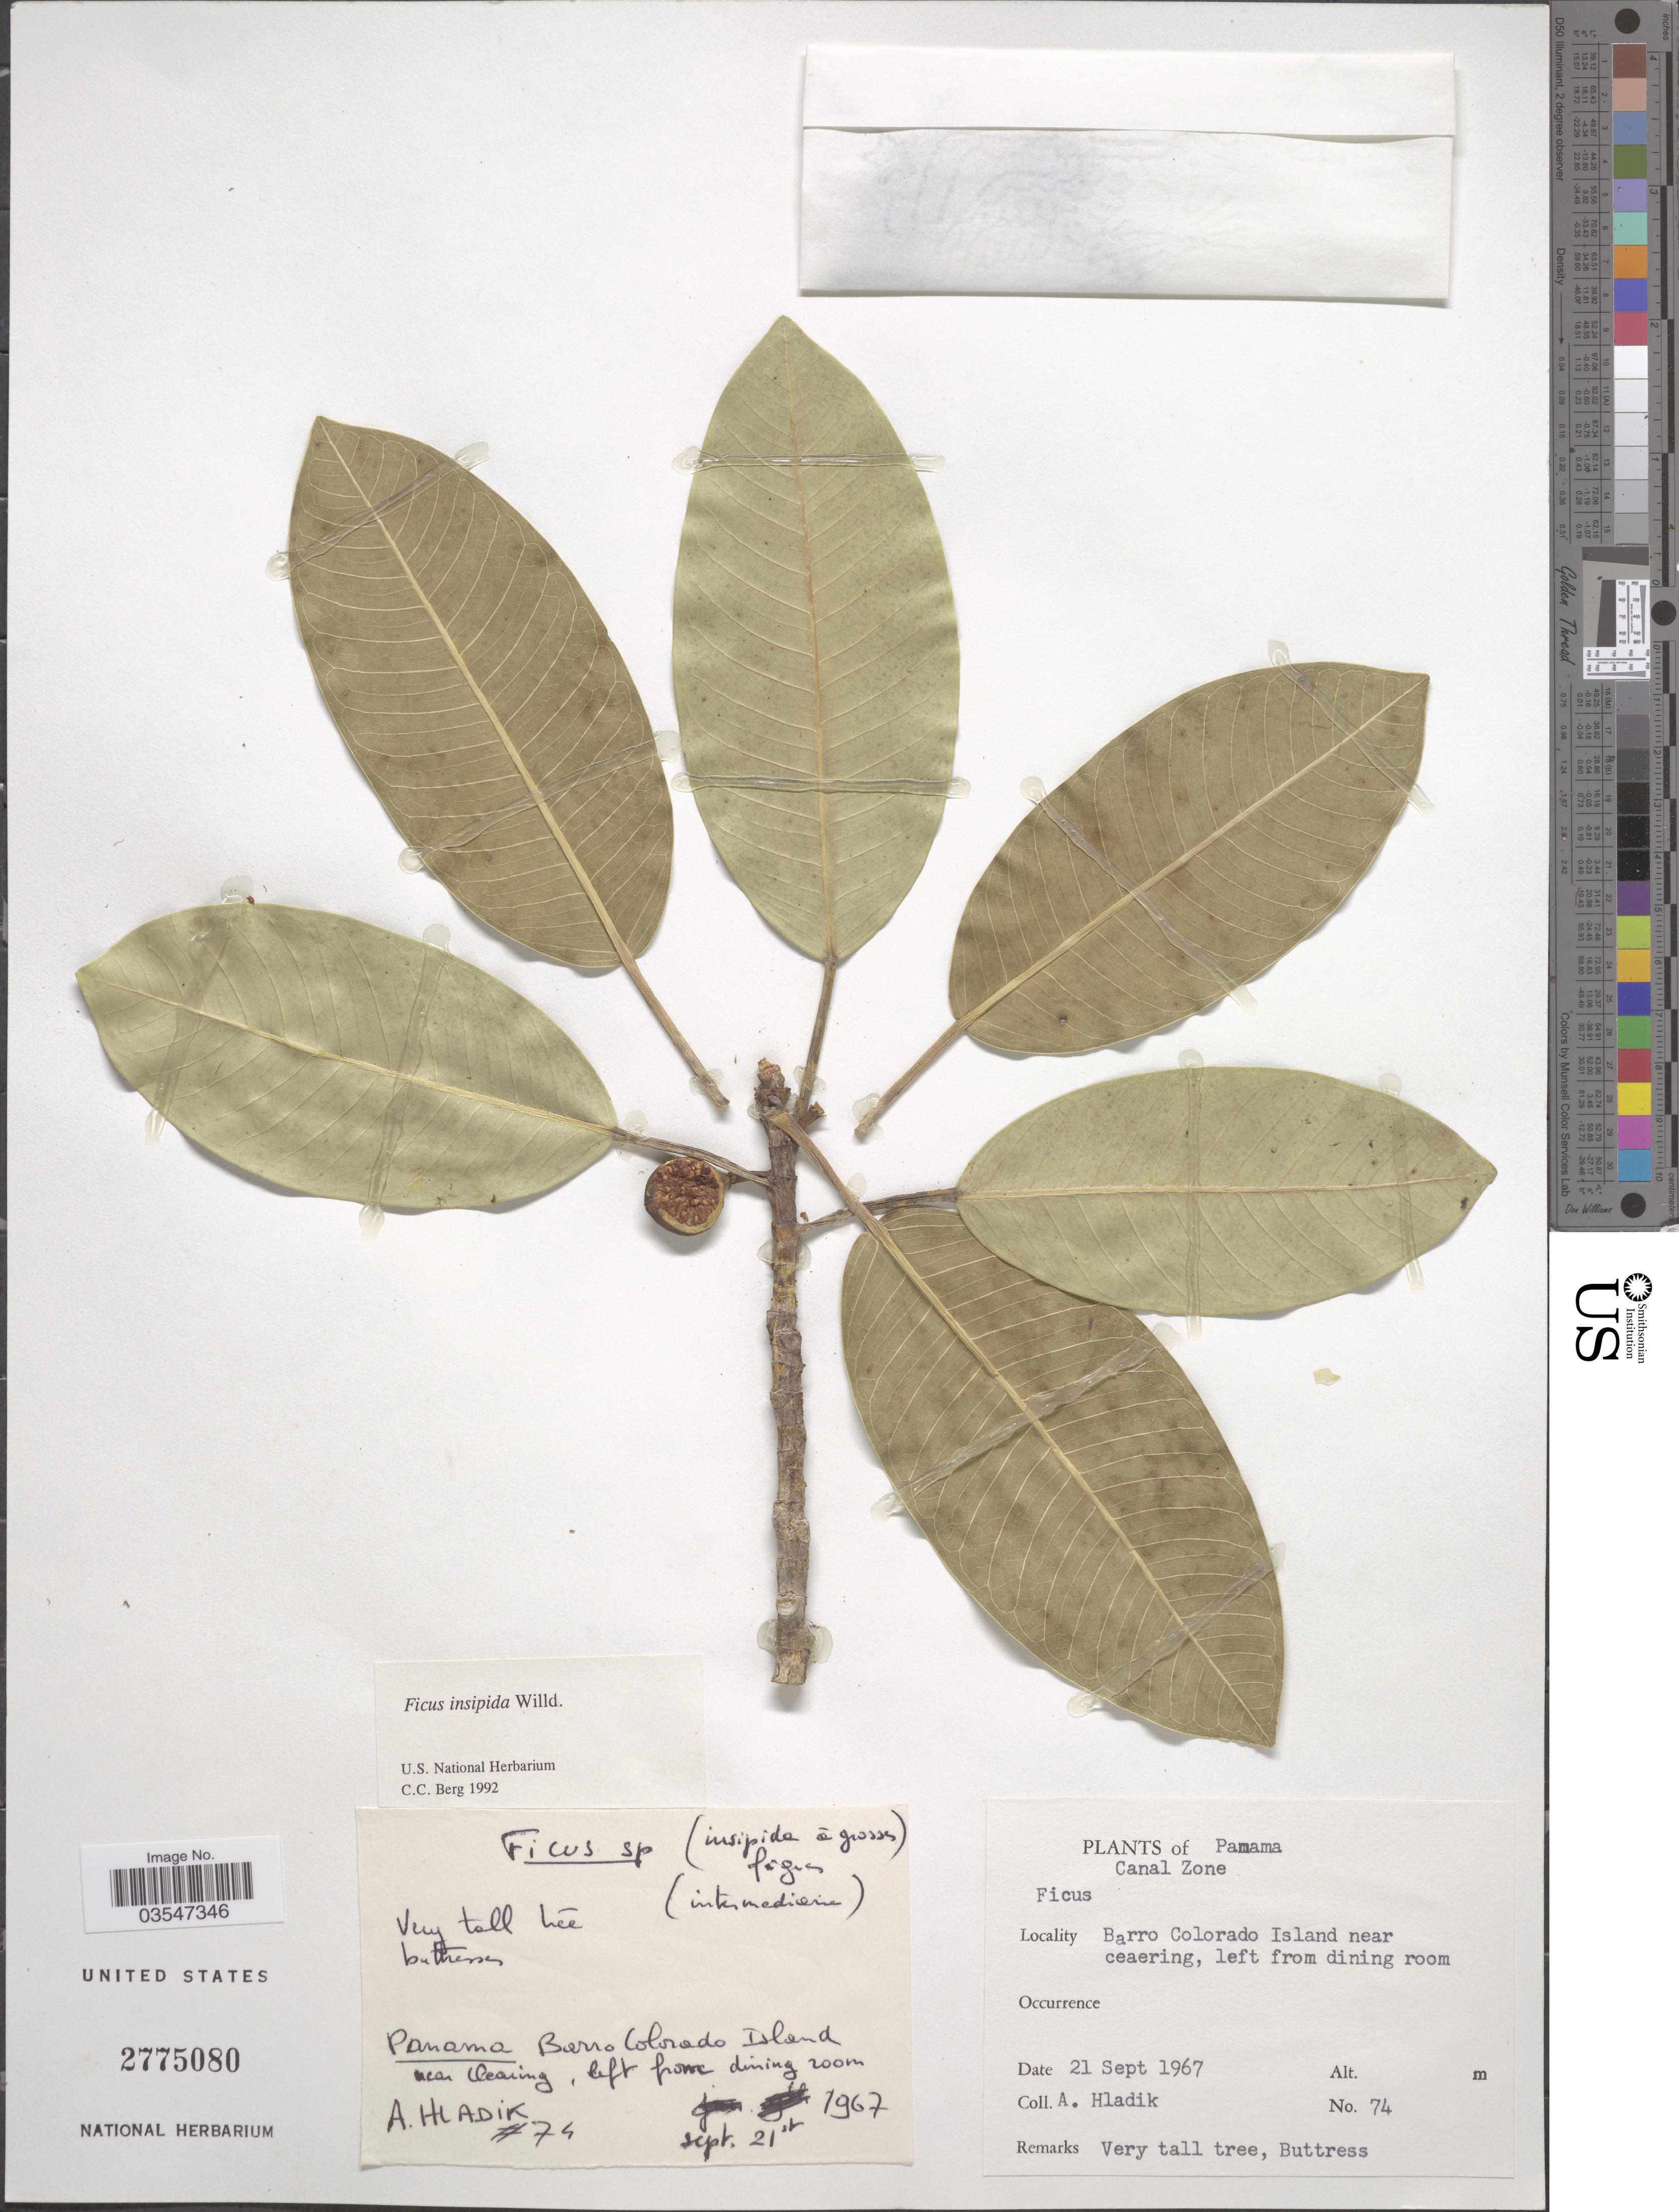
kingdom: Plantae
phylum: Tracheophyta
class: Magnoliopsida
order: Rosales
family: Moraceae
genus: Ficus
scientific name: Ficus insipida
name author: Willd.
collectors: A. Hladik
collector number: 74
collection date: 1967-09-21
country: Panama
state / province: Panamá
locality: Canal Zone. Barro Colorado Island near ceaering, left from dining room.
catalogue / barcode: US 2775080